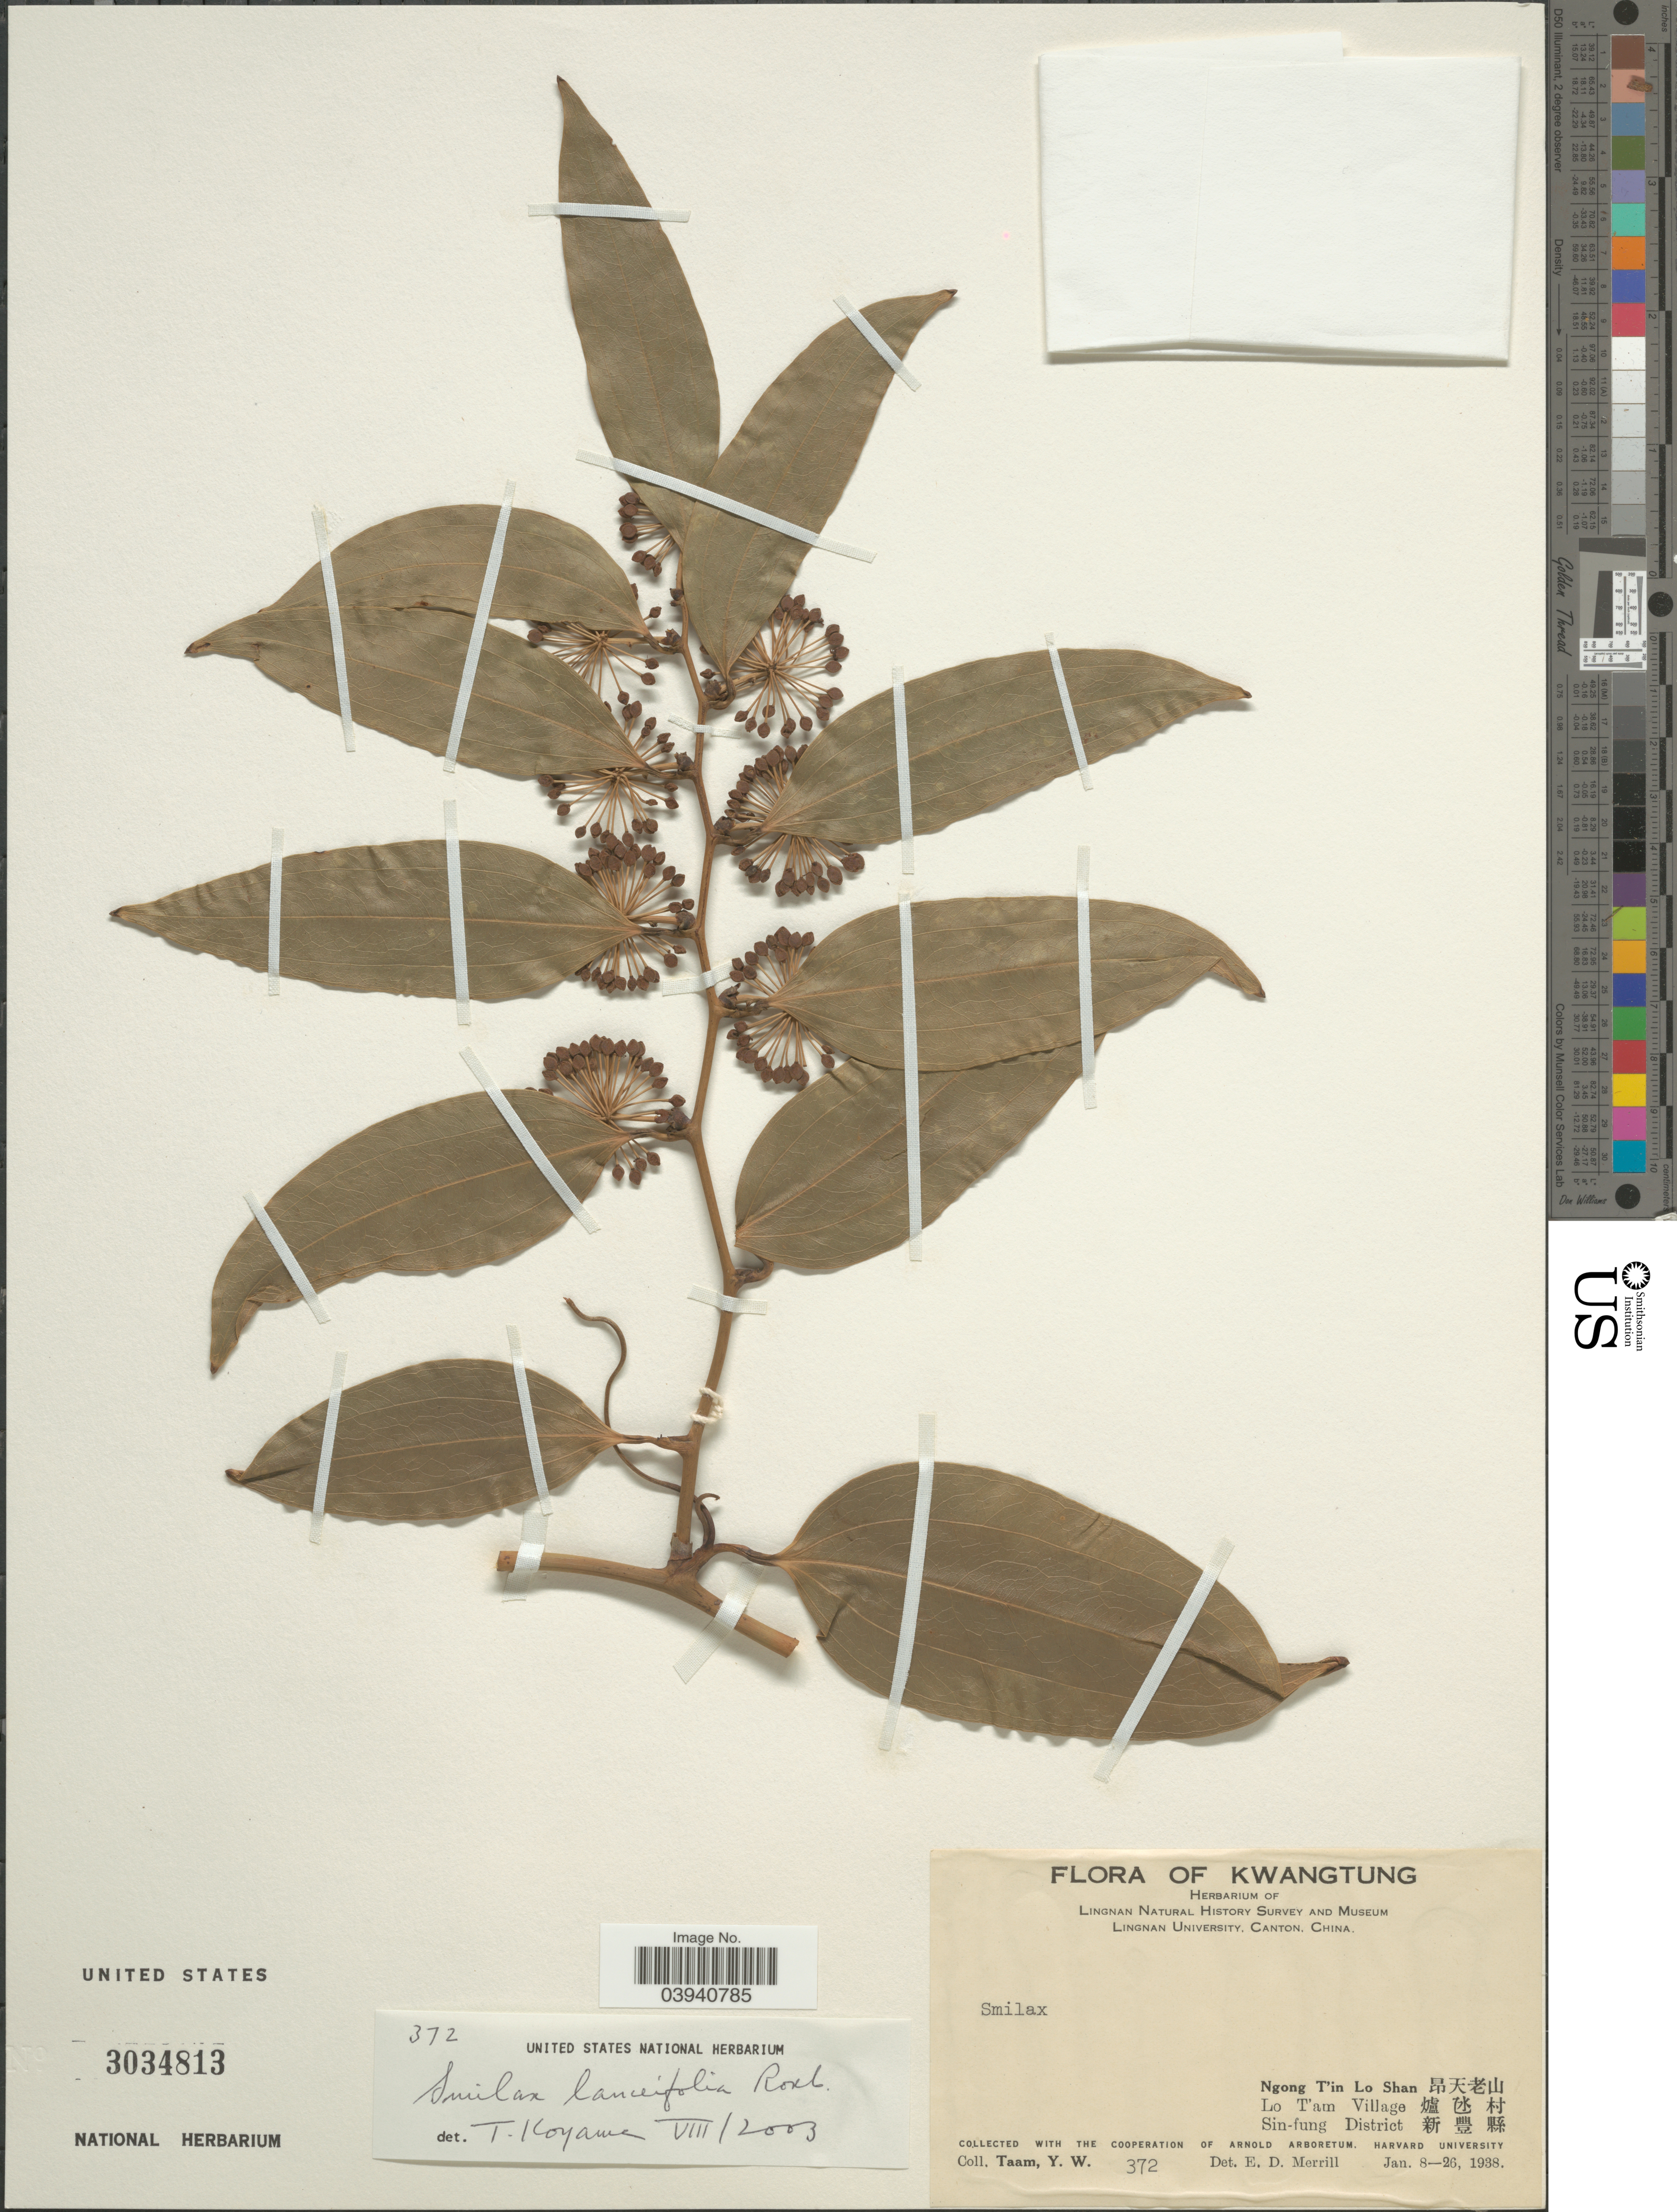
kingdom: Plantae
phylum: Tracheophyta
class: Liliopsida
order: Liliales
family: Smilacaceae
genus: Smilax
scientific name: Smilax lanceifolia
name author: Roxb.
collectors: Y. W. Taam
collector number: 372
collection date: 1938-01-08/1938-01-26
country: China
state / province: Guangdong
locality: Kwangtung. Ngong T'in Lo Shan X. Lo T'am Village X. Sin-fung District X.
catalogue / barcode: US 3034813